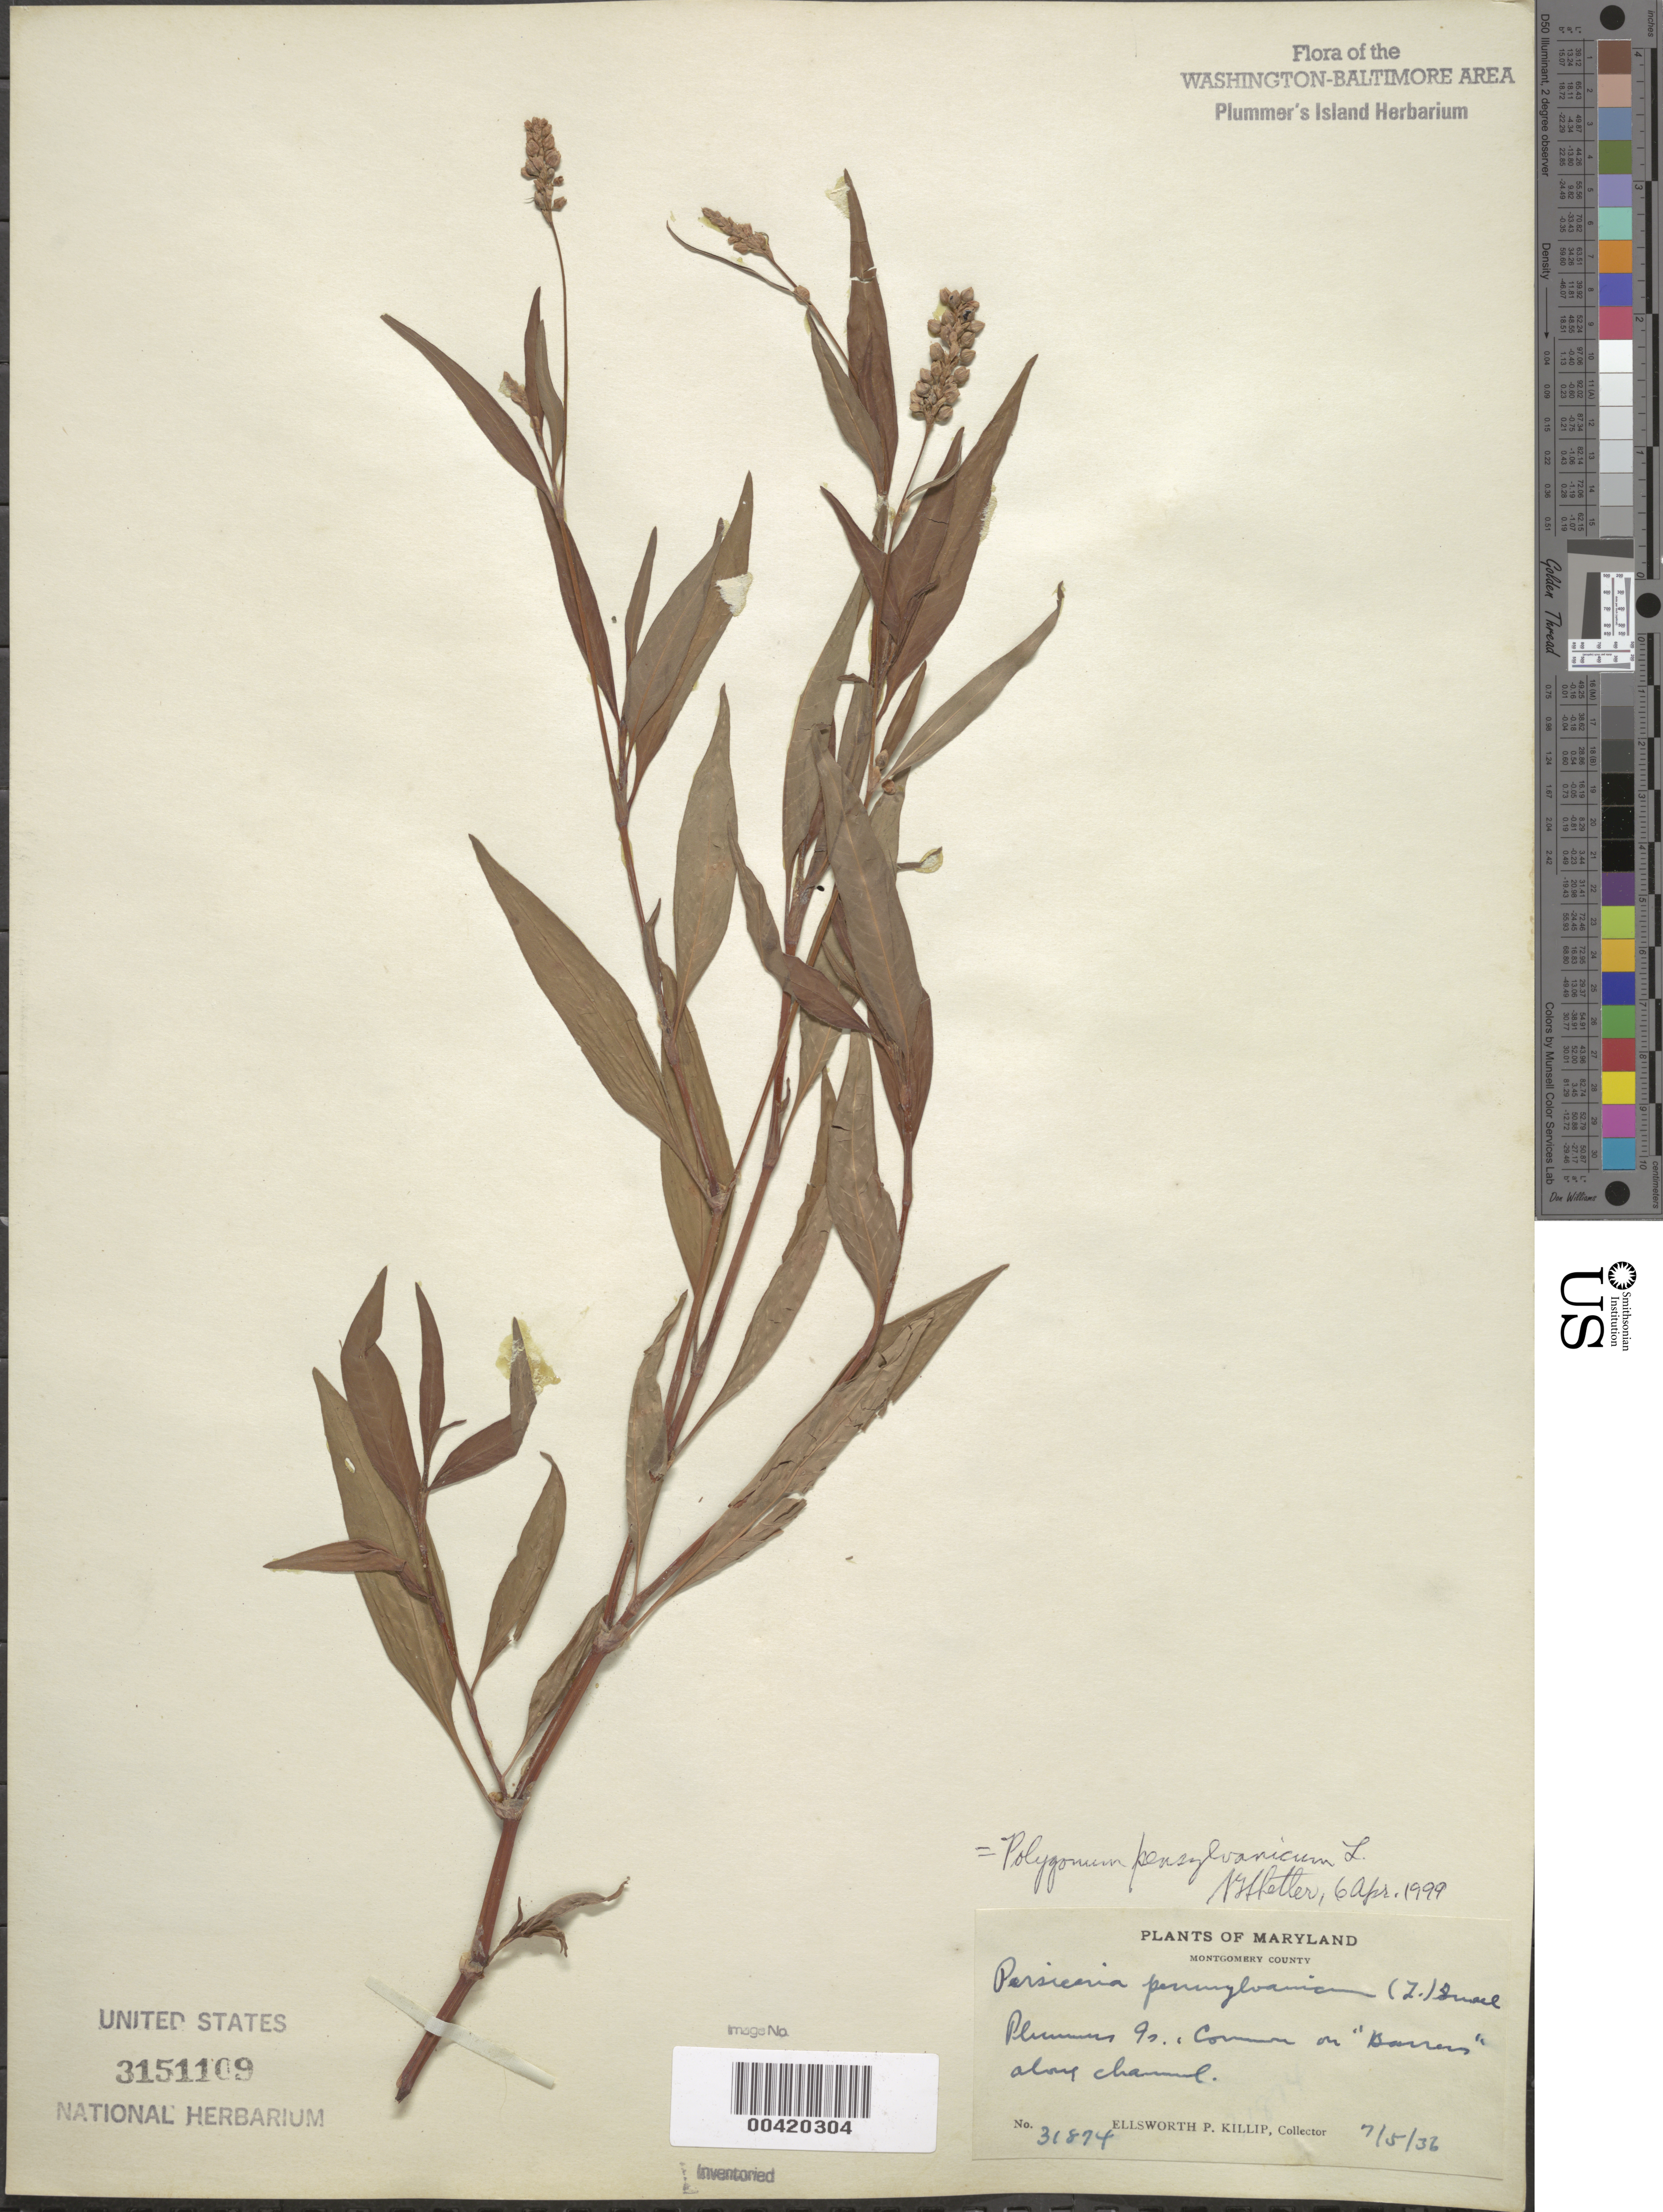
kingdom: Plantae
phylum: Tracheophyta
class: Magnoliopsida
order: Caryophyllales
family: Polygonaceae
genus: Persicaria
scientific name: Persicaria pensylvanica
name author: (L.) M. Gómez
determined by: Atha, D. E.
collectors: E. P. Killip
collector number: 31874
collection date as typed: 05 Jul 1936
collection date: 1936-07-05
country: United States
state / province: Maryland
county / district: Montgomery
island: Plummers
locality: Plummer's Island; "barrens" along Channel C. & O. Canal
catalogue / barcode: US 3151109